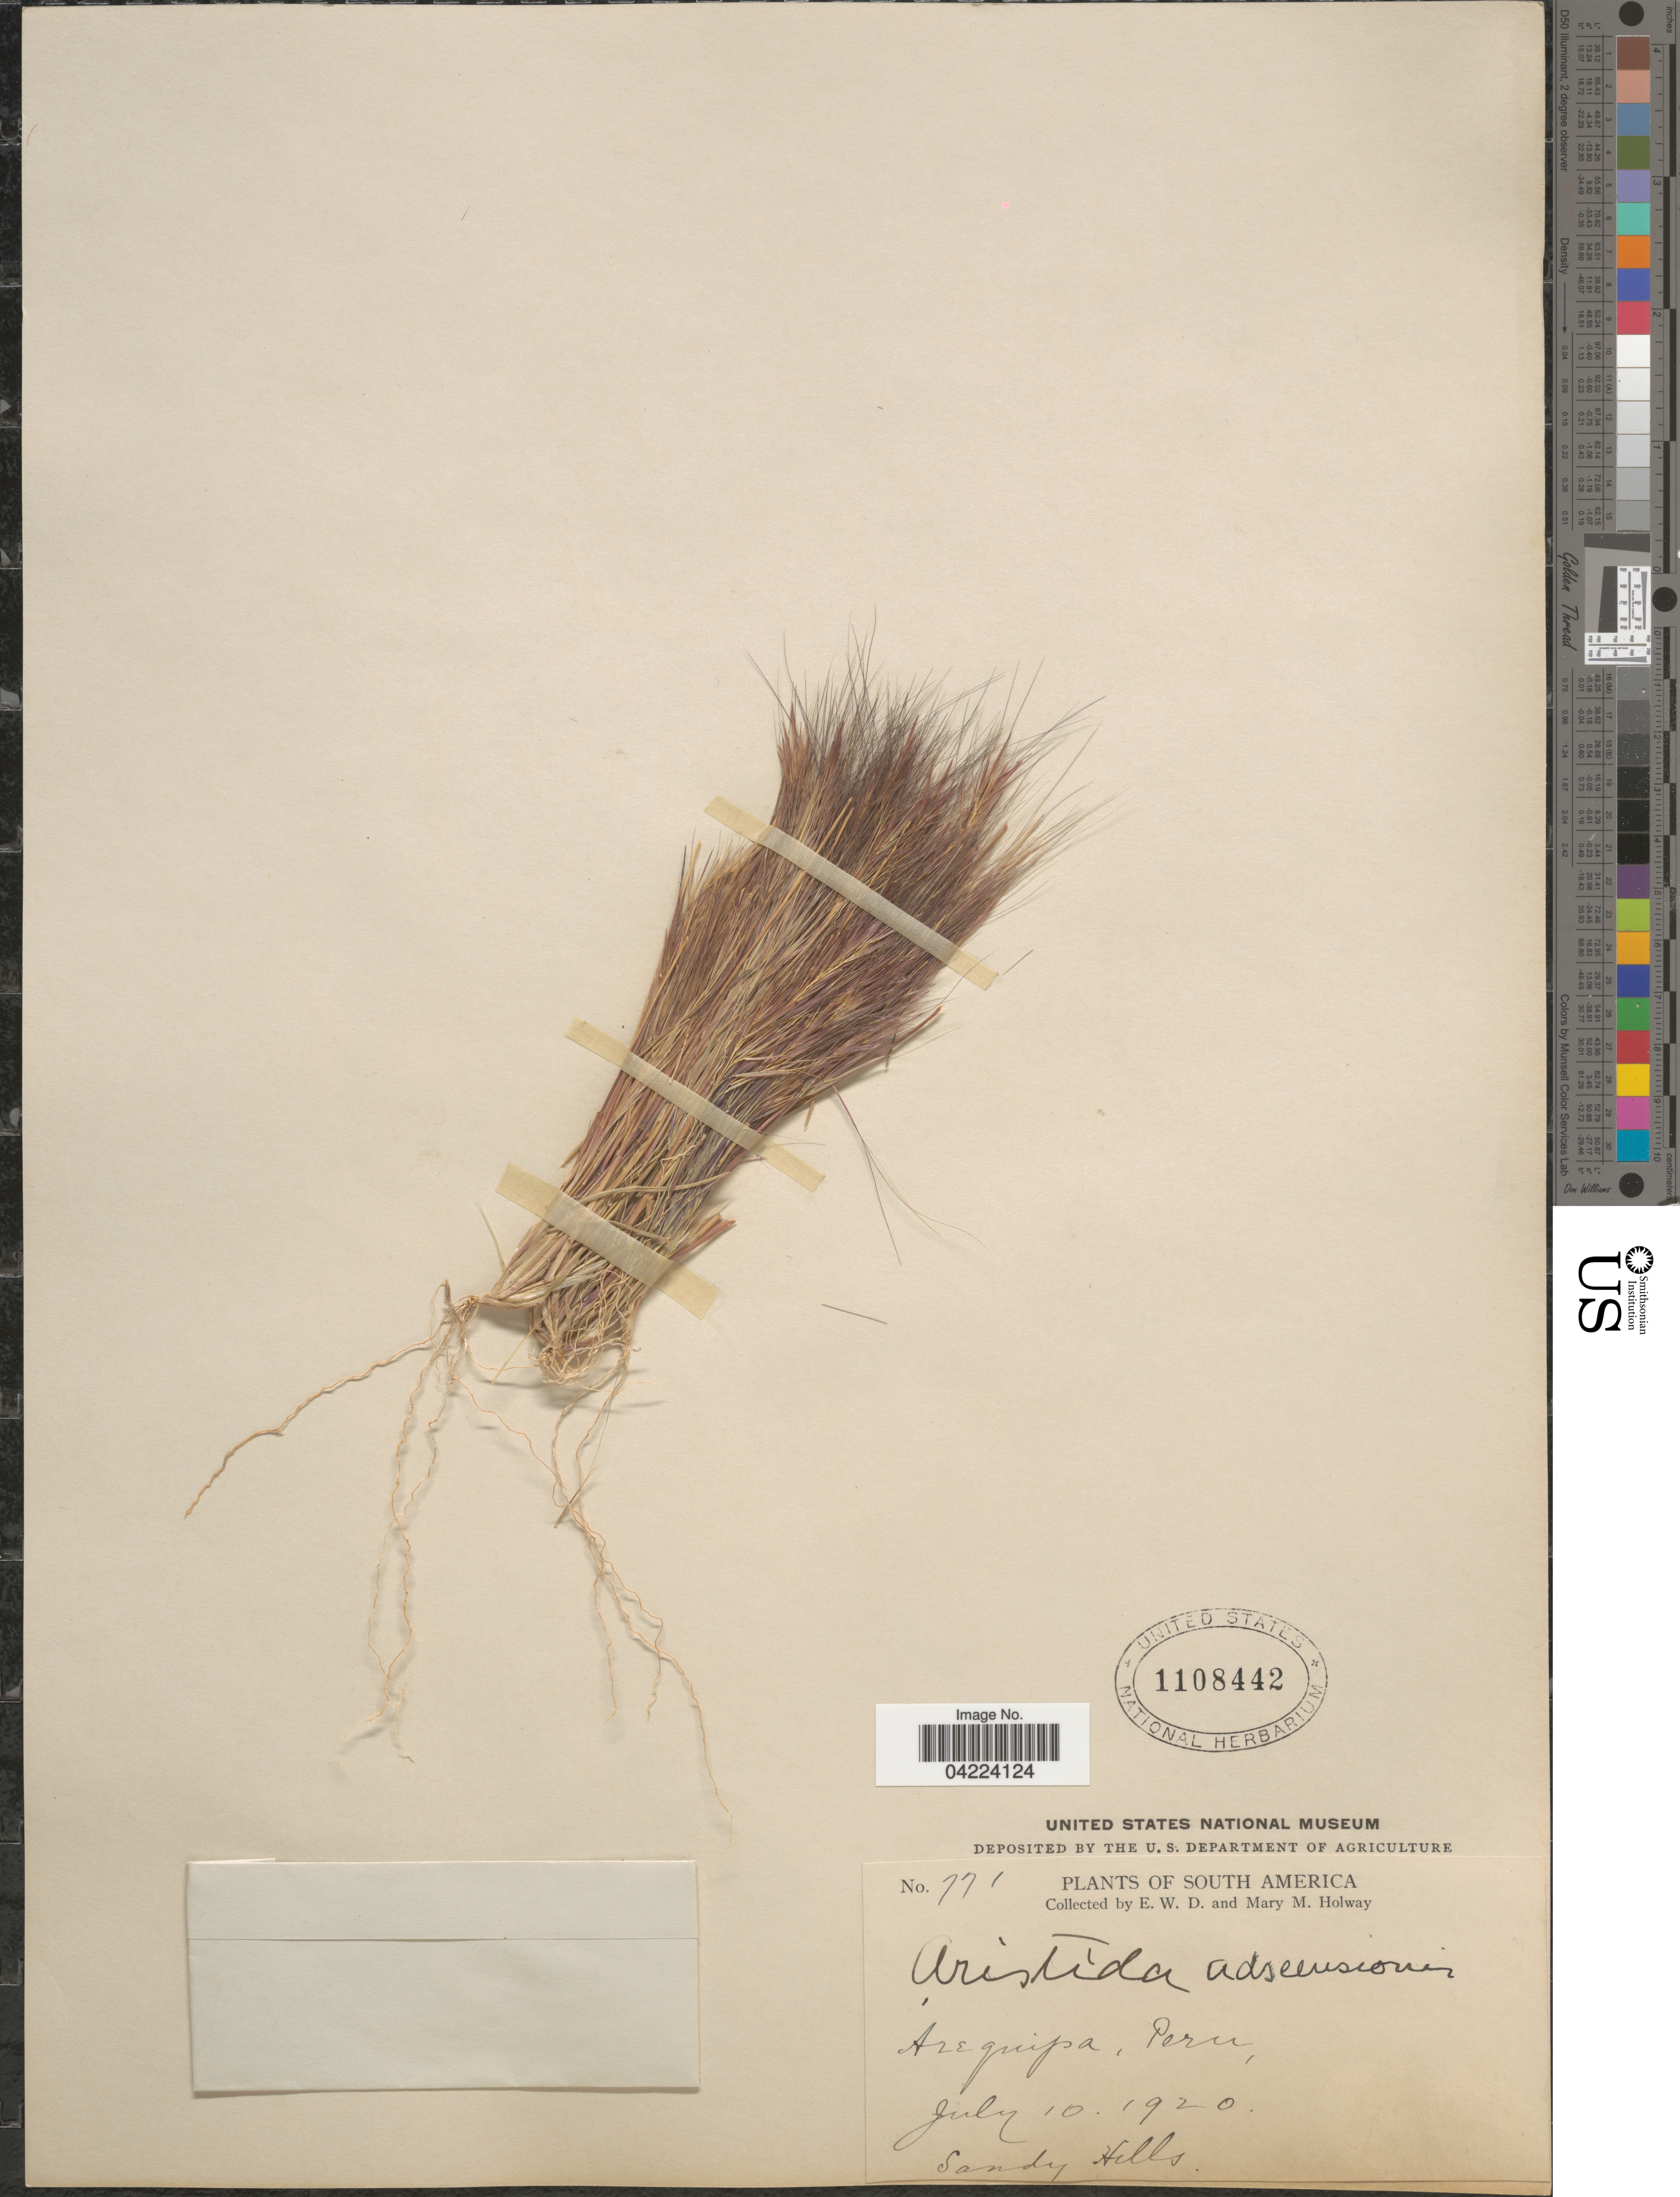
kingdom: Plantae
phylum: Tracheophyta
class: Liliopsida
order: Poales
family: Poaceae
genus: Aristida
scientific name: Aristida adscensionis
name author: L.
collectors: E. W. D. Holway & M. M. Holway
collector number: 771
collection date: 1920-07-10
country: Peru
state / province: Arequipa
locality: Sandy Hills.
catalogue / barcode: US 1108442